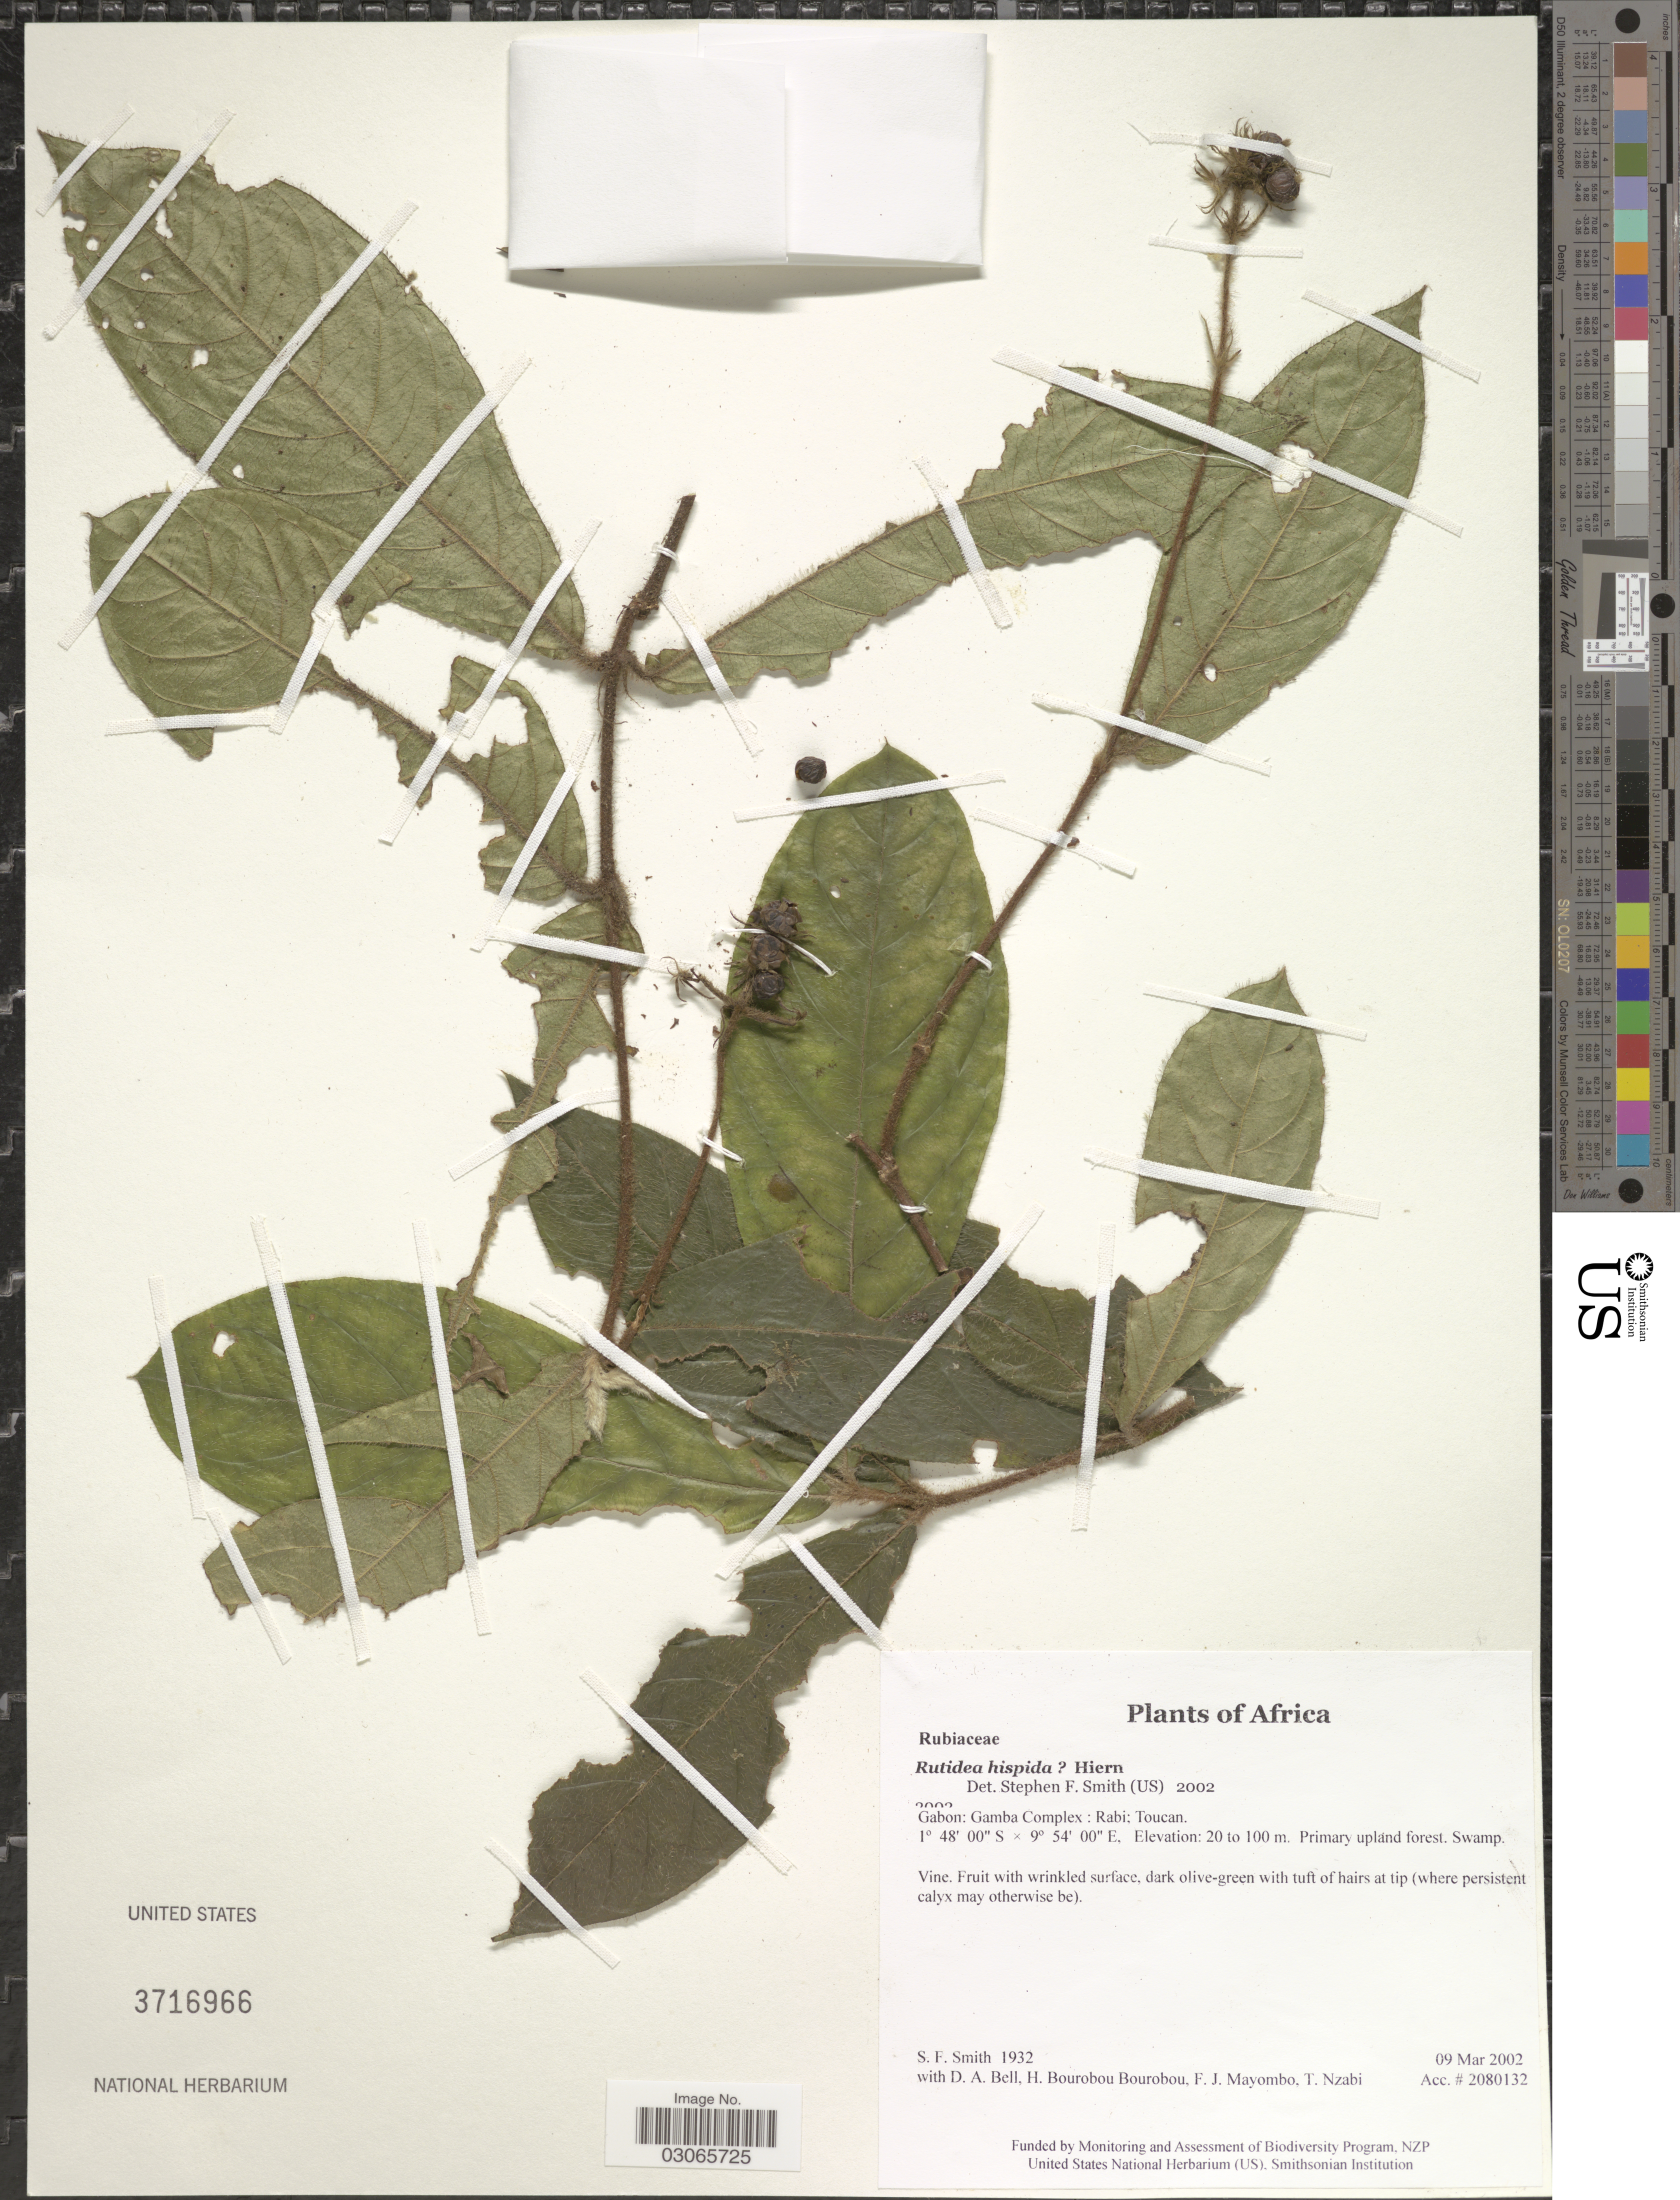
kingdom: Plantae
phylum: Tracheophyta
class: Magnoliopsida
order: Gentianales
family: Rubiaceae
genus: Rutidea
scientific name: Rutidea hispida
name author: Hiern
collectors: S.F. Smith, D. A. Bell, H. Bourobou Bourobou & F. J. Mayombo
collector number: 1932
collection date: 2002-03-09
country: Gabon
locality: Gamba Complex: Rabi: Toucan.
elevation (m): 20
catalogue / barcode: US 3716966